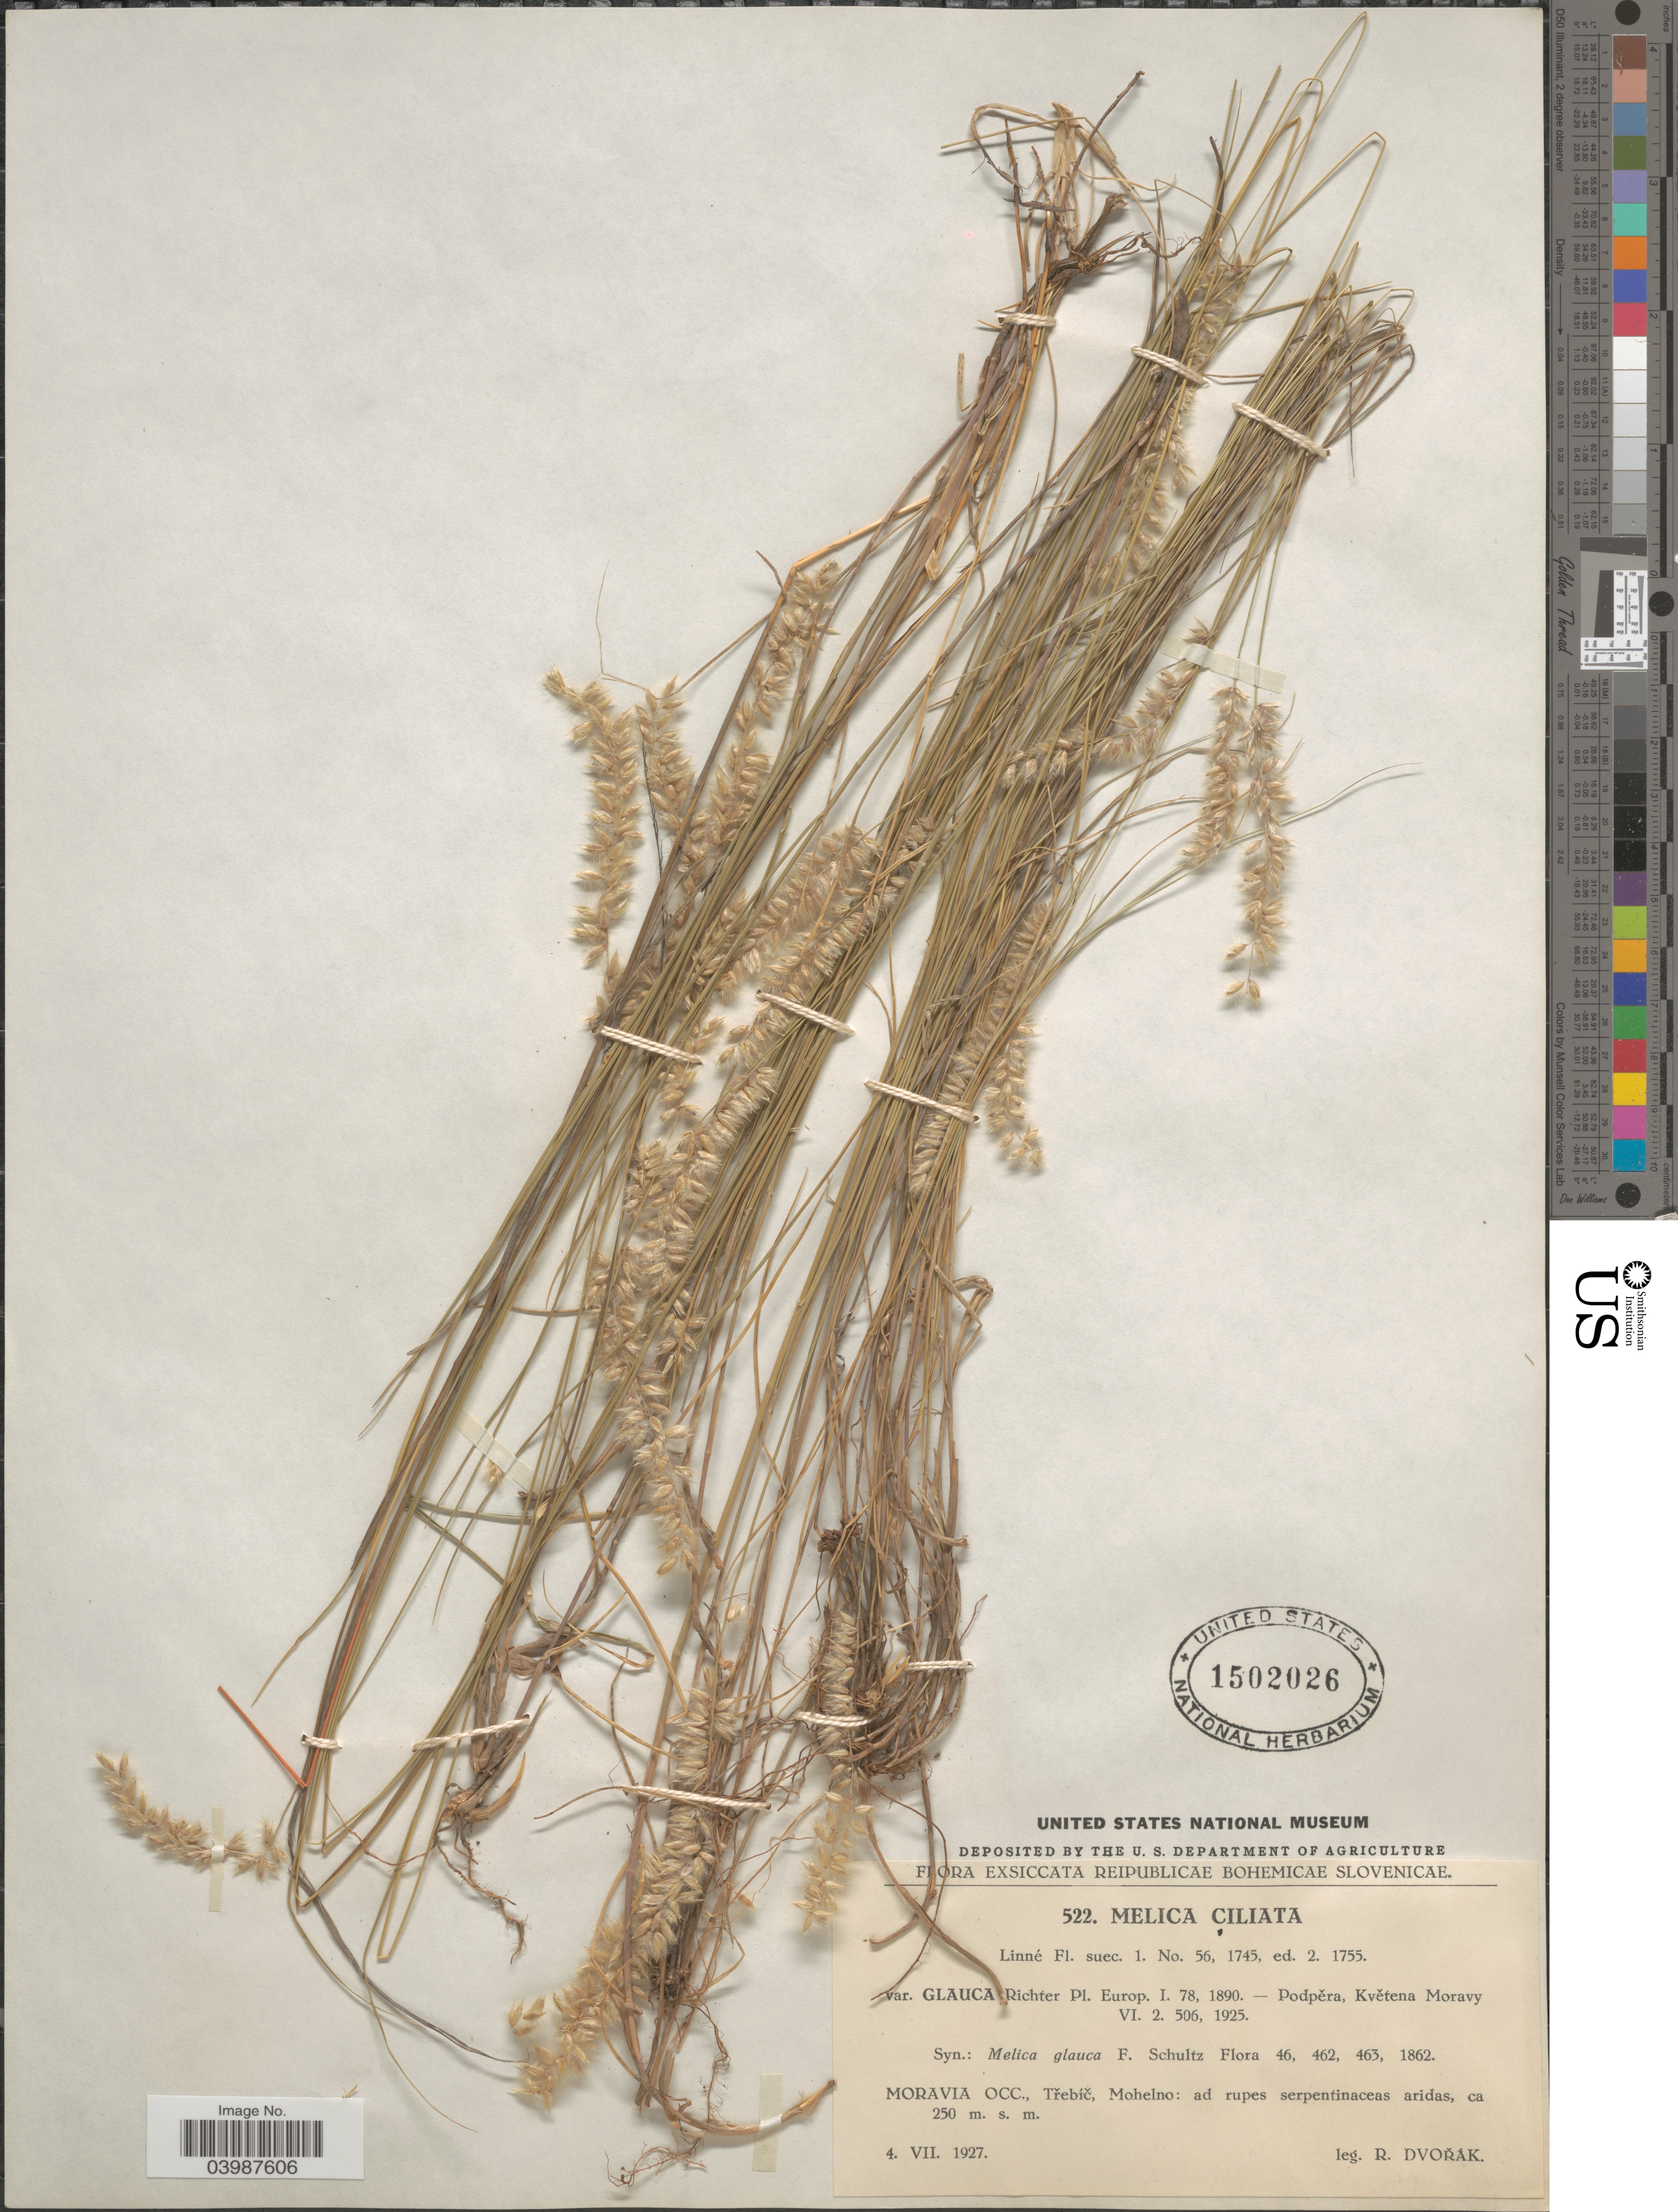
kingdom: Plantae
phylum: Tracheophyta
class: Liliopsida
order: Poales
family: Poaceae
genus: Melica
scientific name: Melica ciliata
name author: L.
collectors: R. Dvořák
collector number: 522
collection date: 1927-07-04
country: Czechia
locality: Reipublicae Bohemicae Slovenicae. Moravia Occ., Třebíč, Mohelno: ad rupes serpentinaceas aridas.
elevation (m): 250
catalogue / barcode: US 1502026